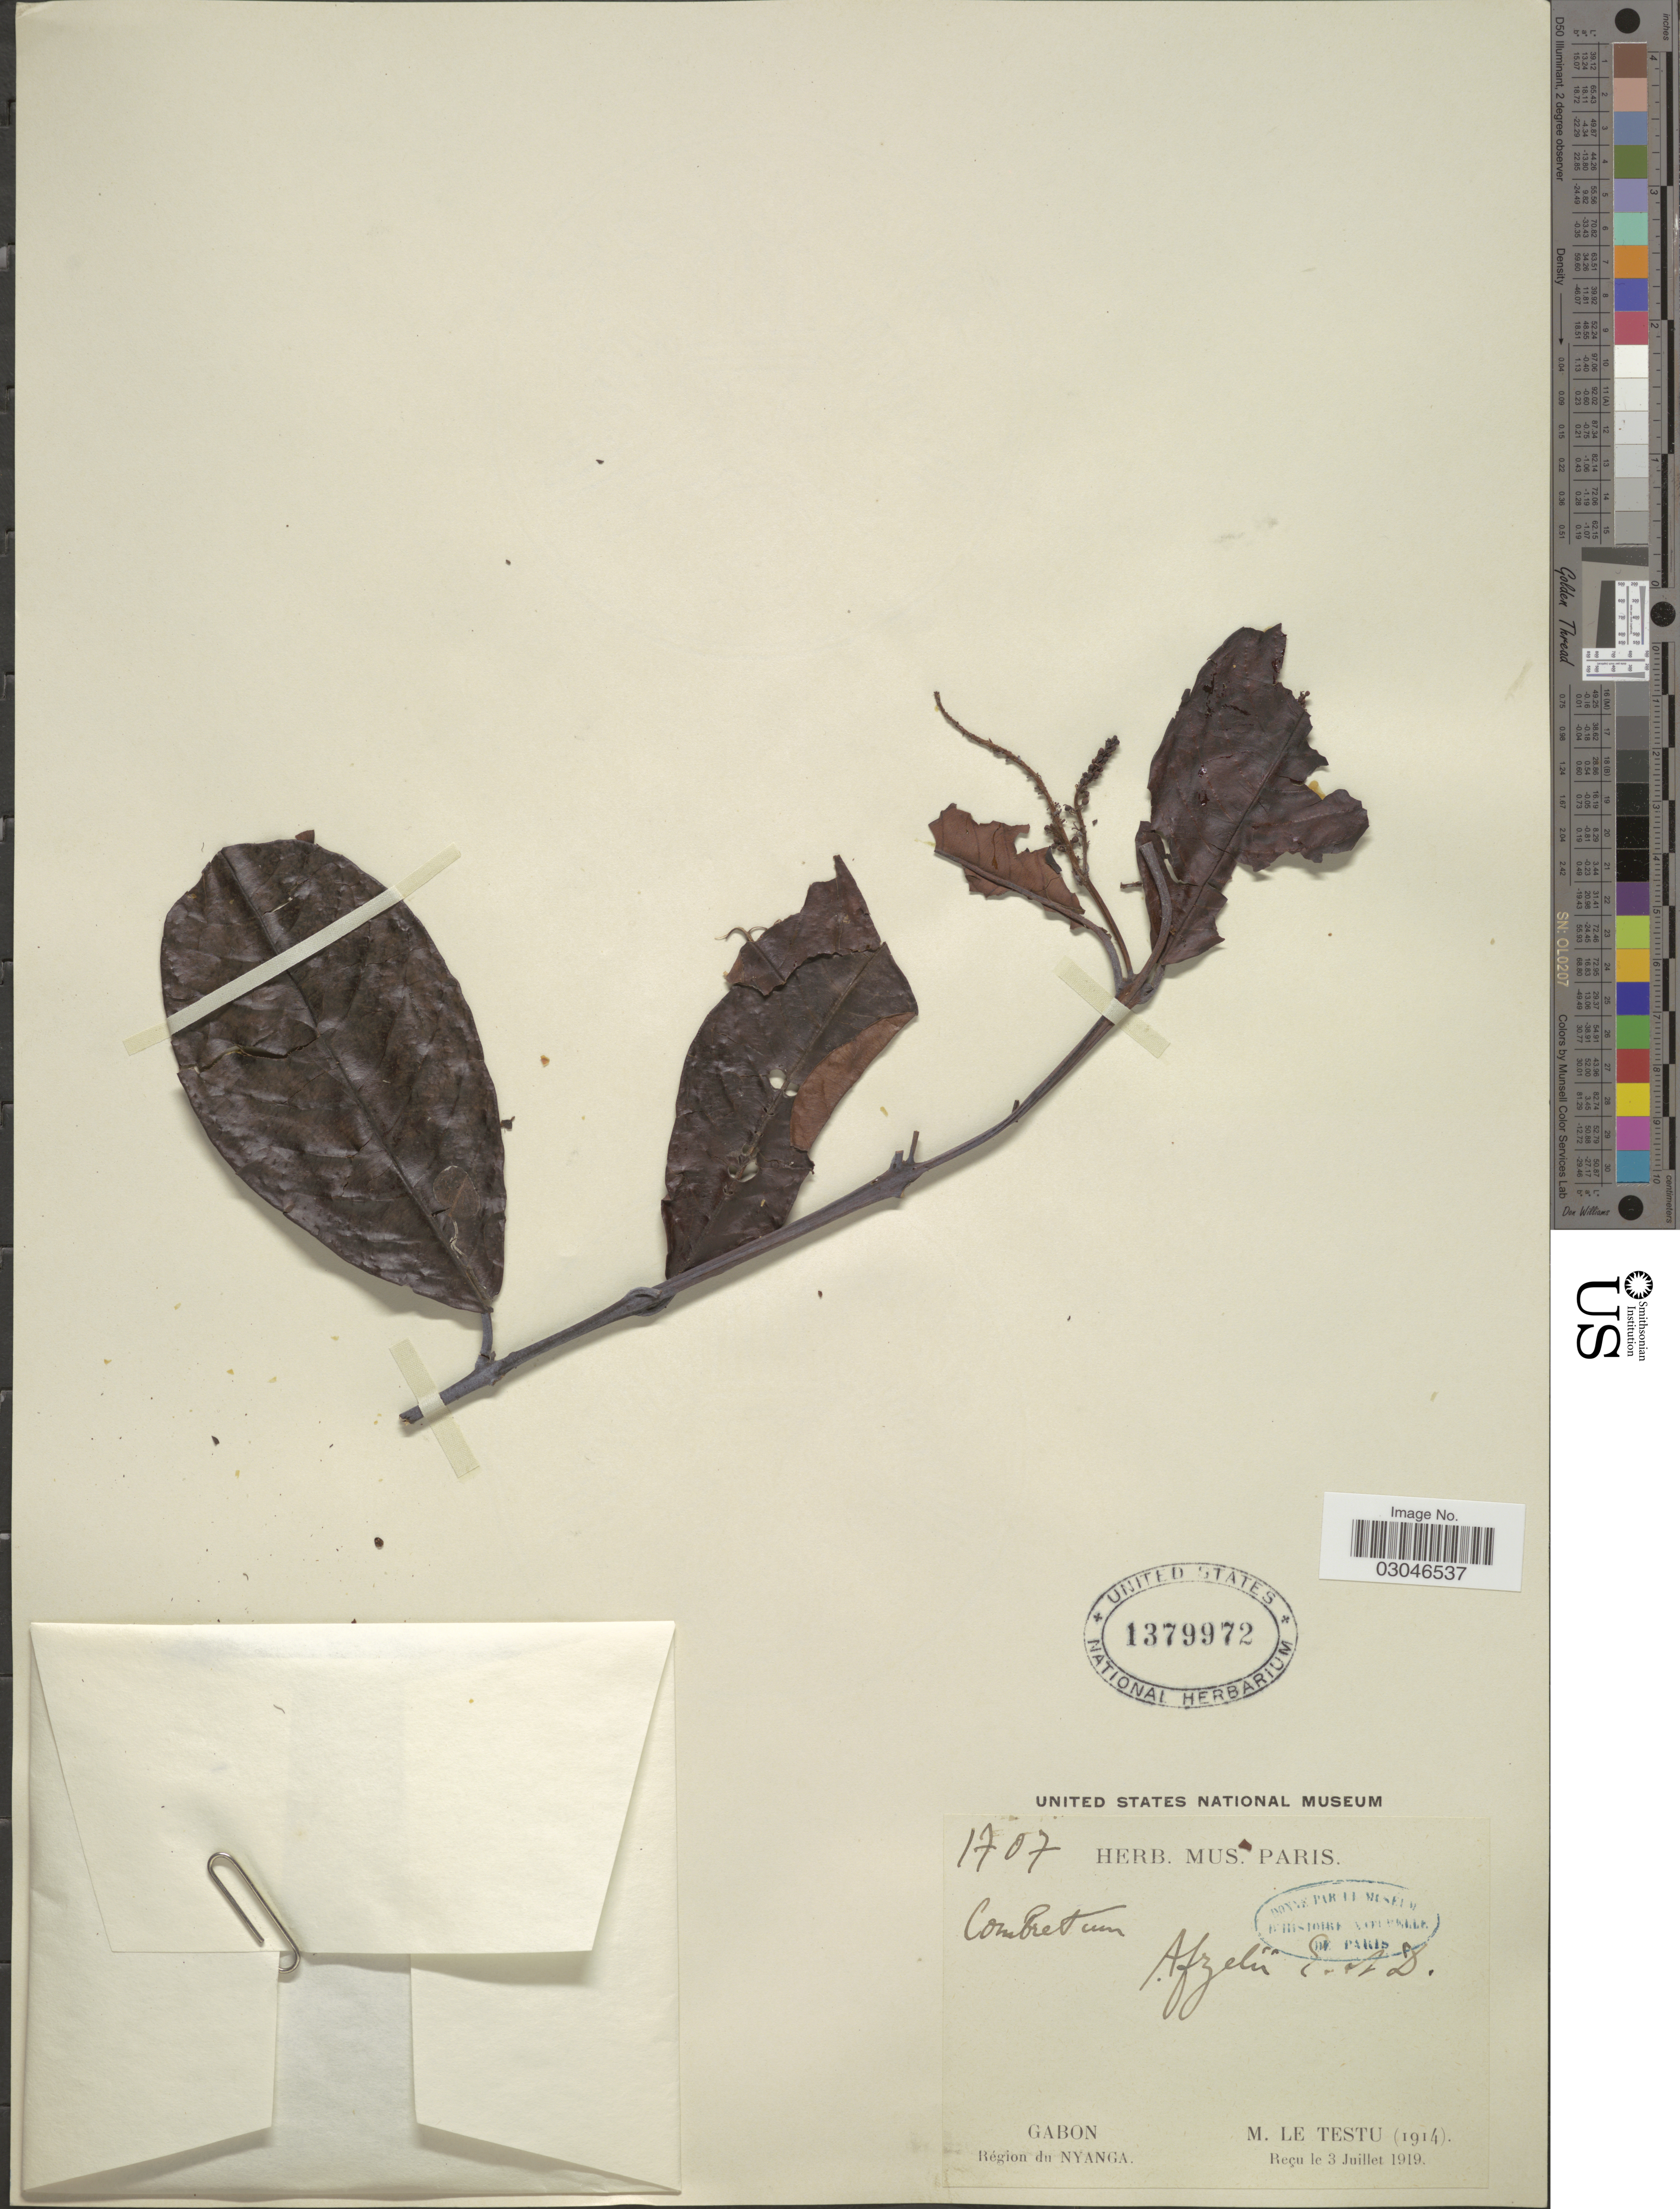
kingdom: Plantae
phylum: Tracheophyta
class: Magnoliopsida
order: Myrtales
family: Combretaceae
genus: Combretum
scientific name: Combretum afzelii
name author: G. Don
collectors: M. Le Testu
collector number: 1707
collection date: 1914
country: Gabon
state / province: Nyanga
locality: Région du Nyanga.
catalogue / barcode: US 1379972